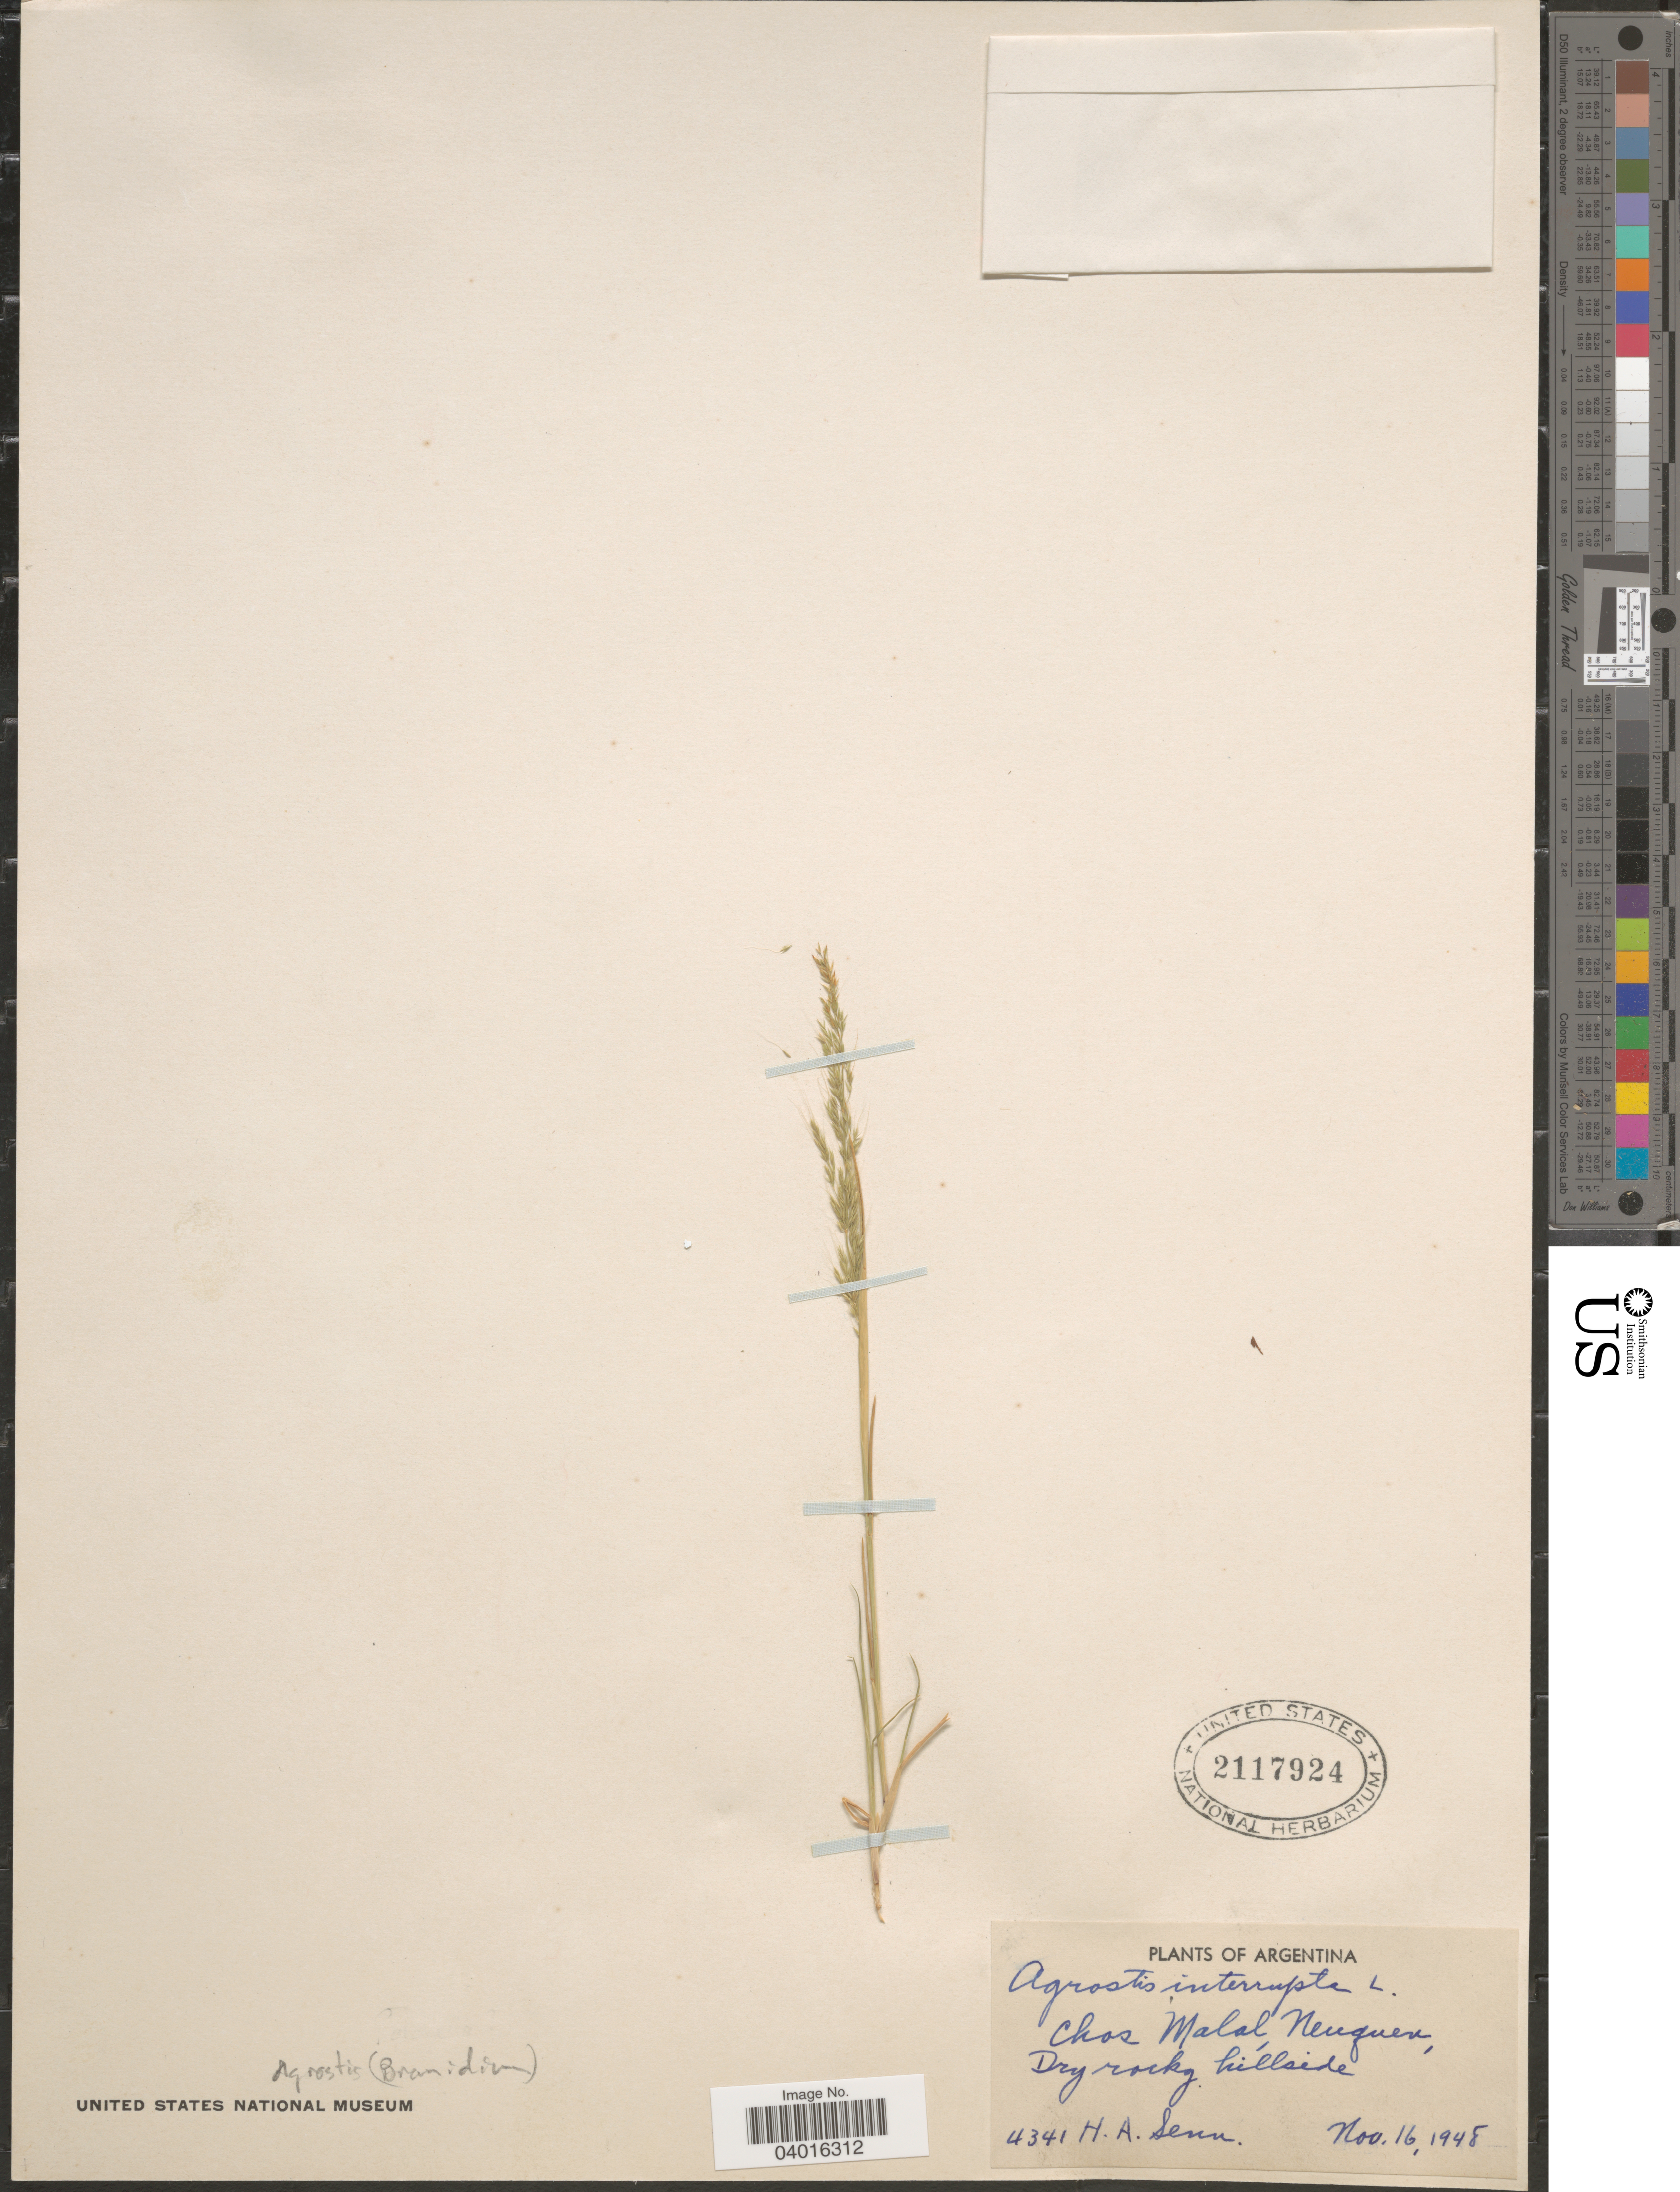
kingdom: Plantae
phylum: Tracheophyta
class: Liliopsida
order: Poales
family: Poaceae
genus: Bromidium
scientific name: Bromidium sp.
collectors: H. Senn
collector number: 4341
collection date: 1948-11-16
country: Argentina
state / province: Neuquen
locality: Chos Malal, Neuquen.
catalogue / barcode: US 2117924